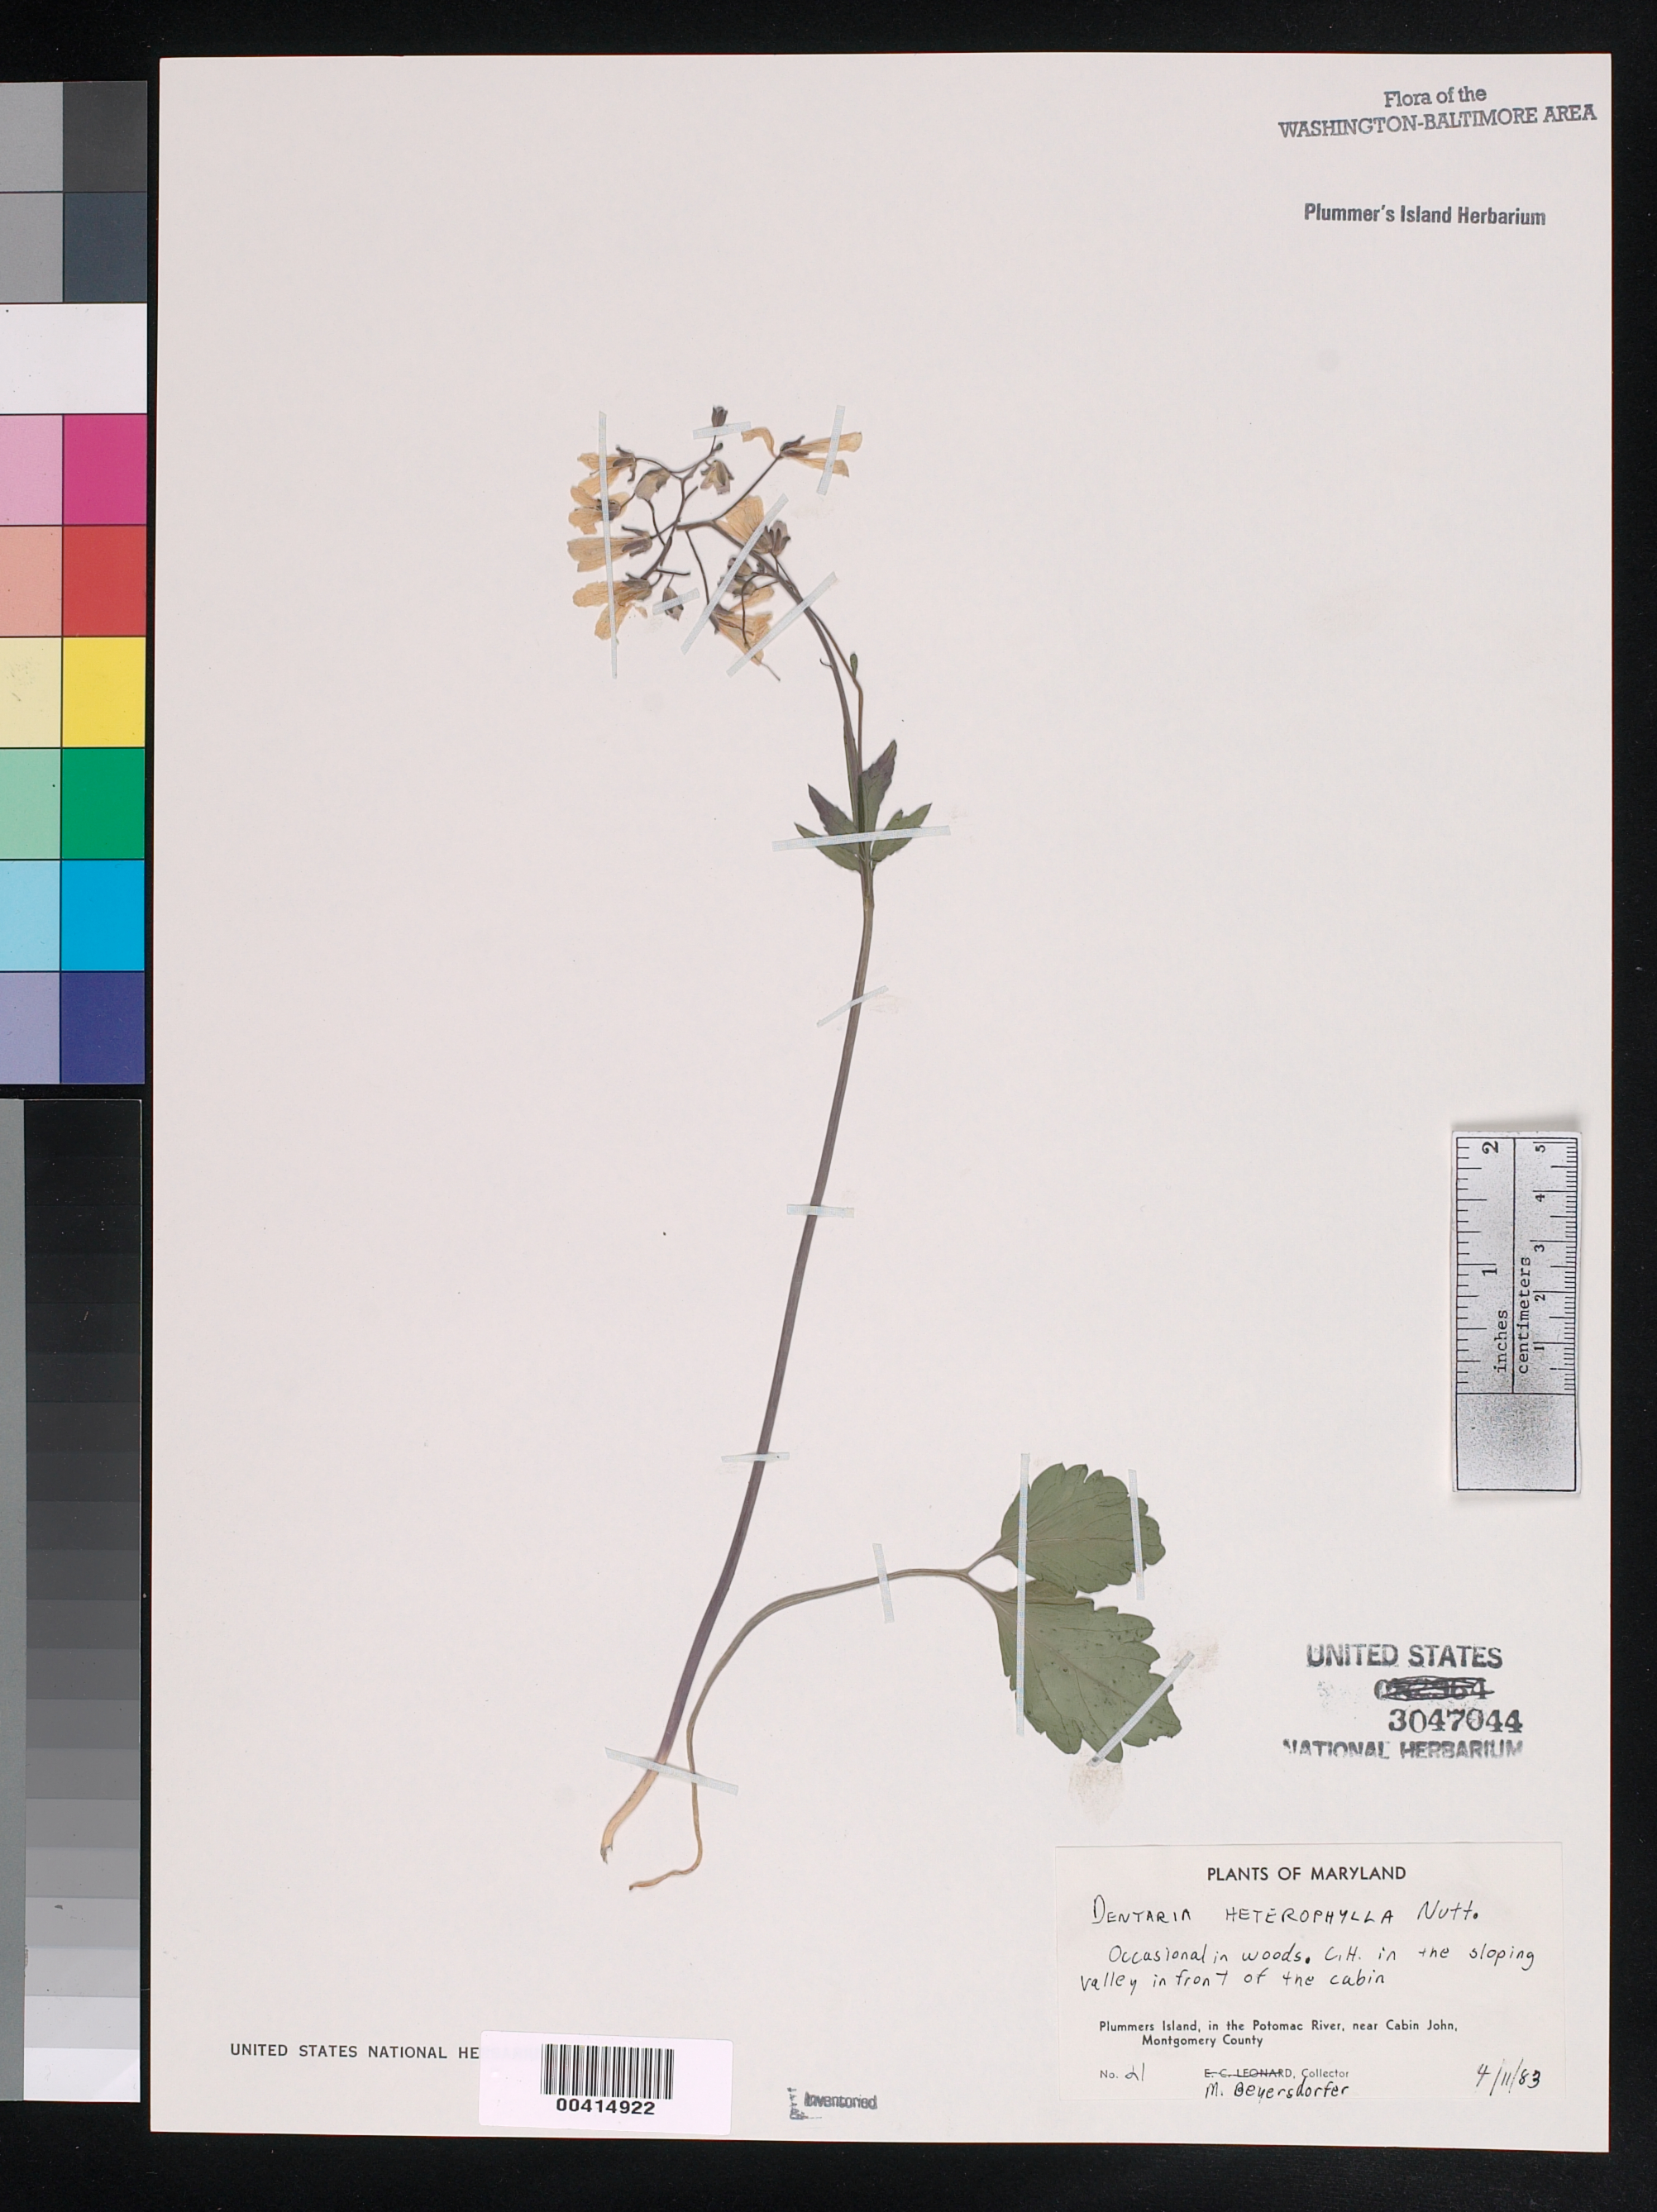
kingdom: Plantae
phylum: Tracheophyta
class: Magnoliopsida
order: Brassicales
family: Brassicaceae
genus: Cardamine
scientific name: Cardamine angustata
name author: O.E. Schulz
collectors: M. Beyersdorfer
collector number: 21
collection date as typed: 11 Apr 1983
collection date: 1983-04-11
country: United States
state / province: Maryland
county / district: Montgomery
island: Plummers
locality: Plummer's Island; Cabin Hill in the sloping valley in front of the Cabin C. & O. Canal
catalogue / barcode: US 3047044